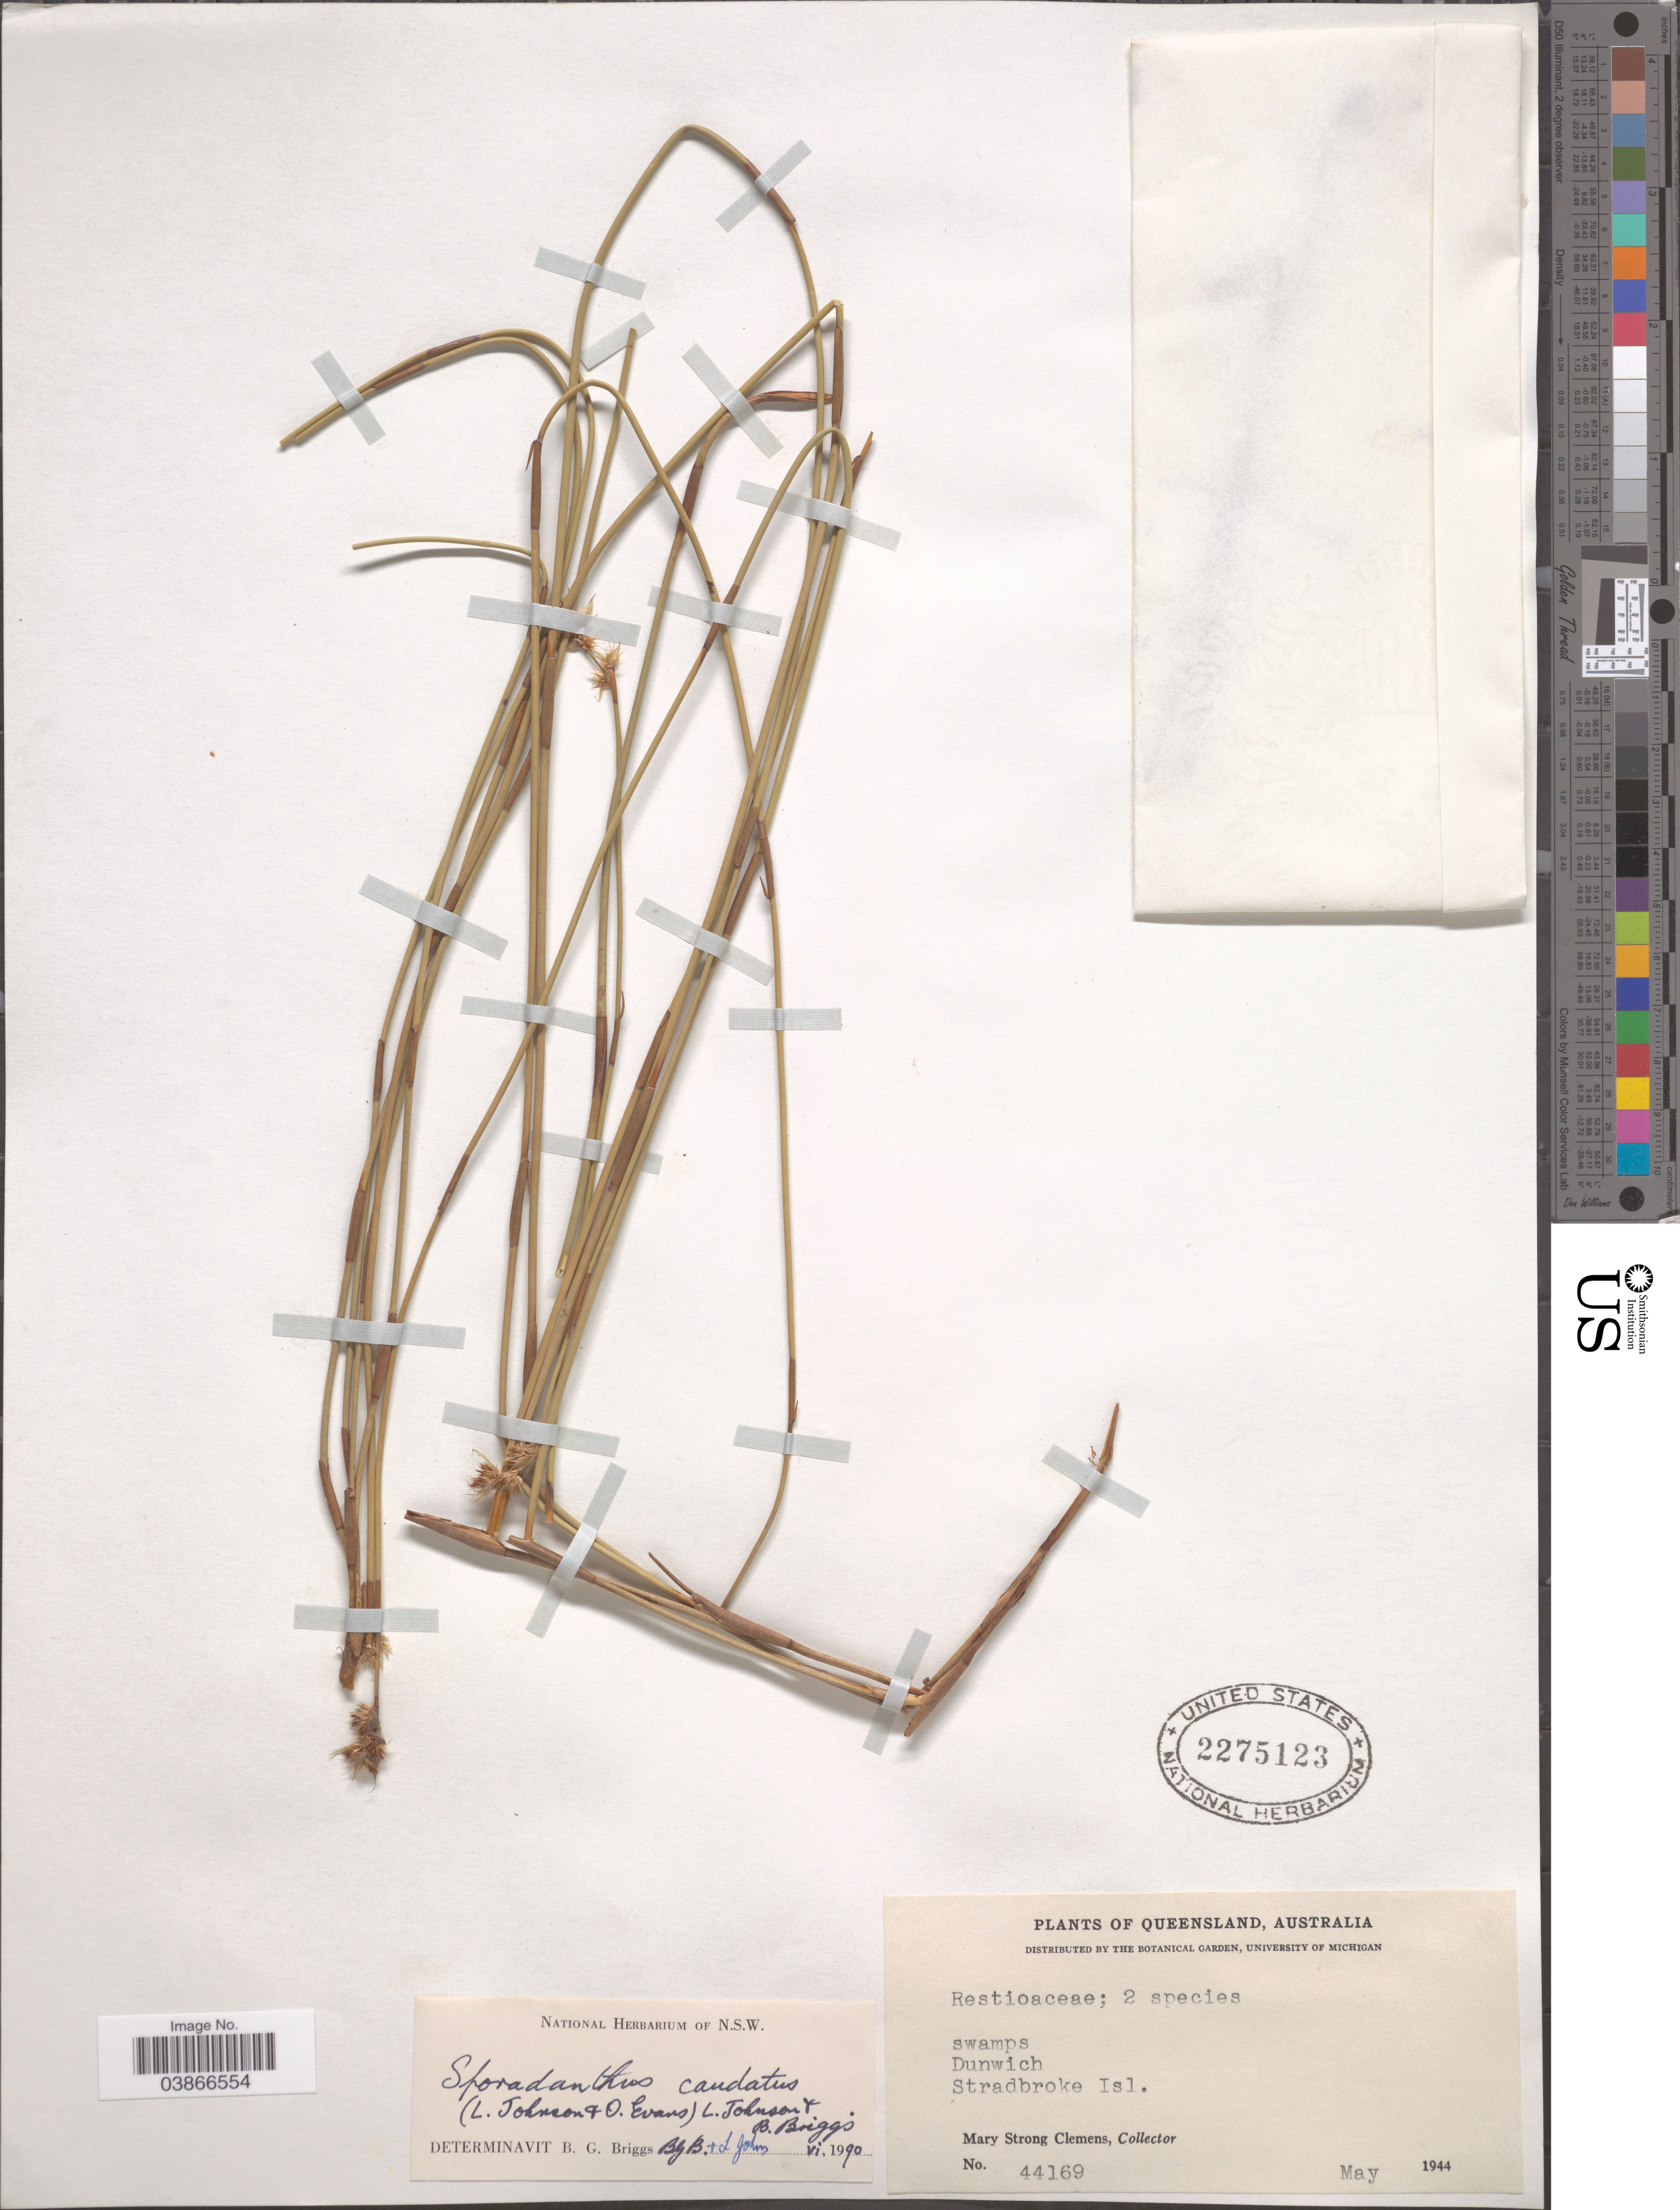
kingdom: Plantae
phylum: Tracheophyta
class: Liliopsida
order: Poales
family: Restionaceae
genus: Sporadanthus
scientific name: Sporadanthus caudatus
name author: (L.A.S. Johnson & O.D. Evans) B.G. Briggs & L.A.S. Johnson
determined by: Briggs, Barbara G.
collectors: M. S. Clemens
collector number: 44169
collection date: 1944-05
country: Australia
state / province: Queensland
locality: Dunwich. Stradbroke Isl.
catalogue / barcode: US 2275123